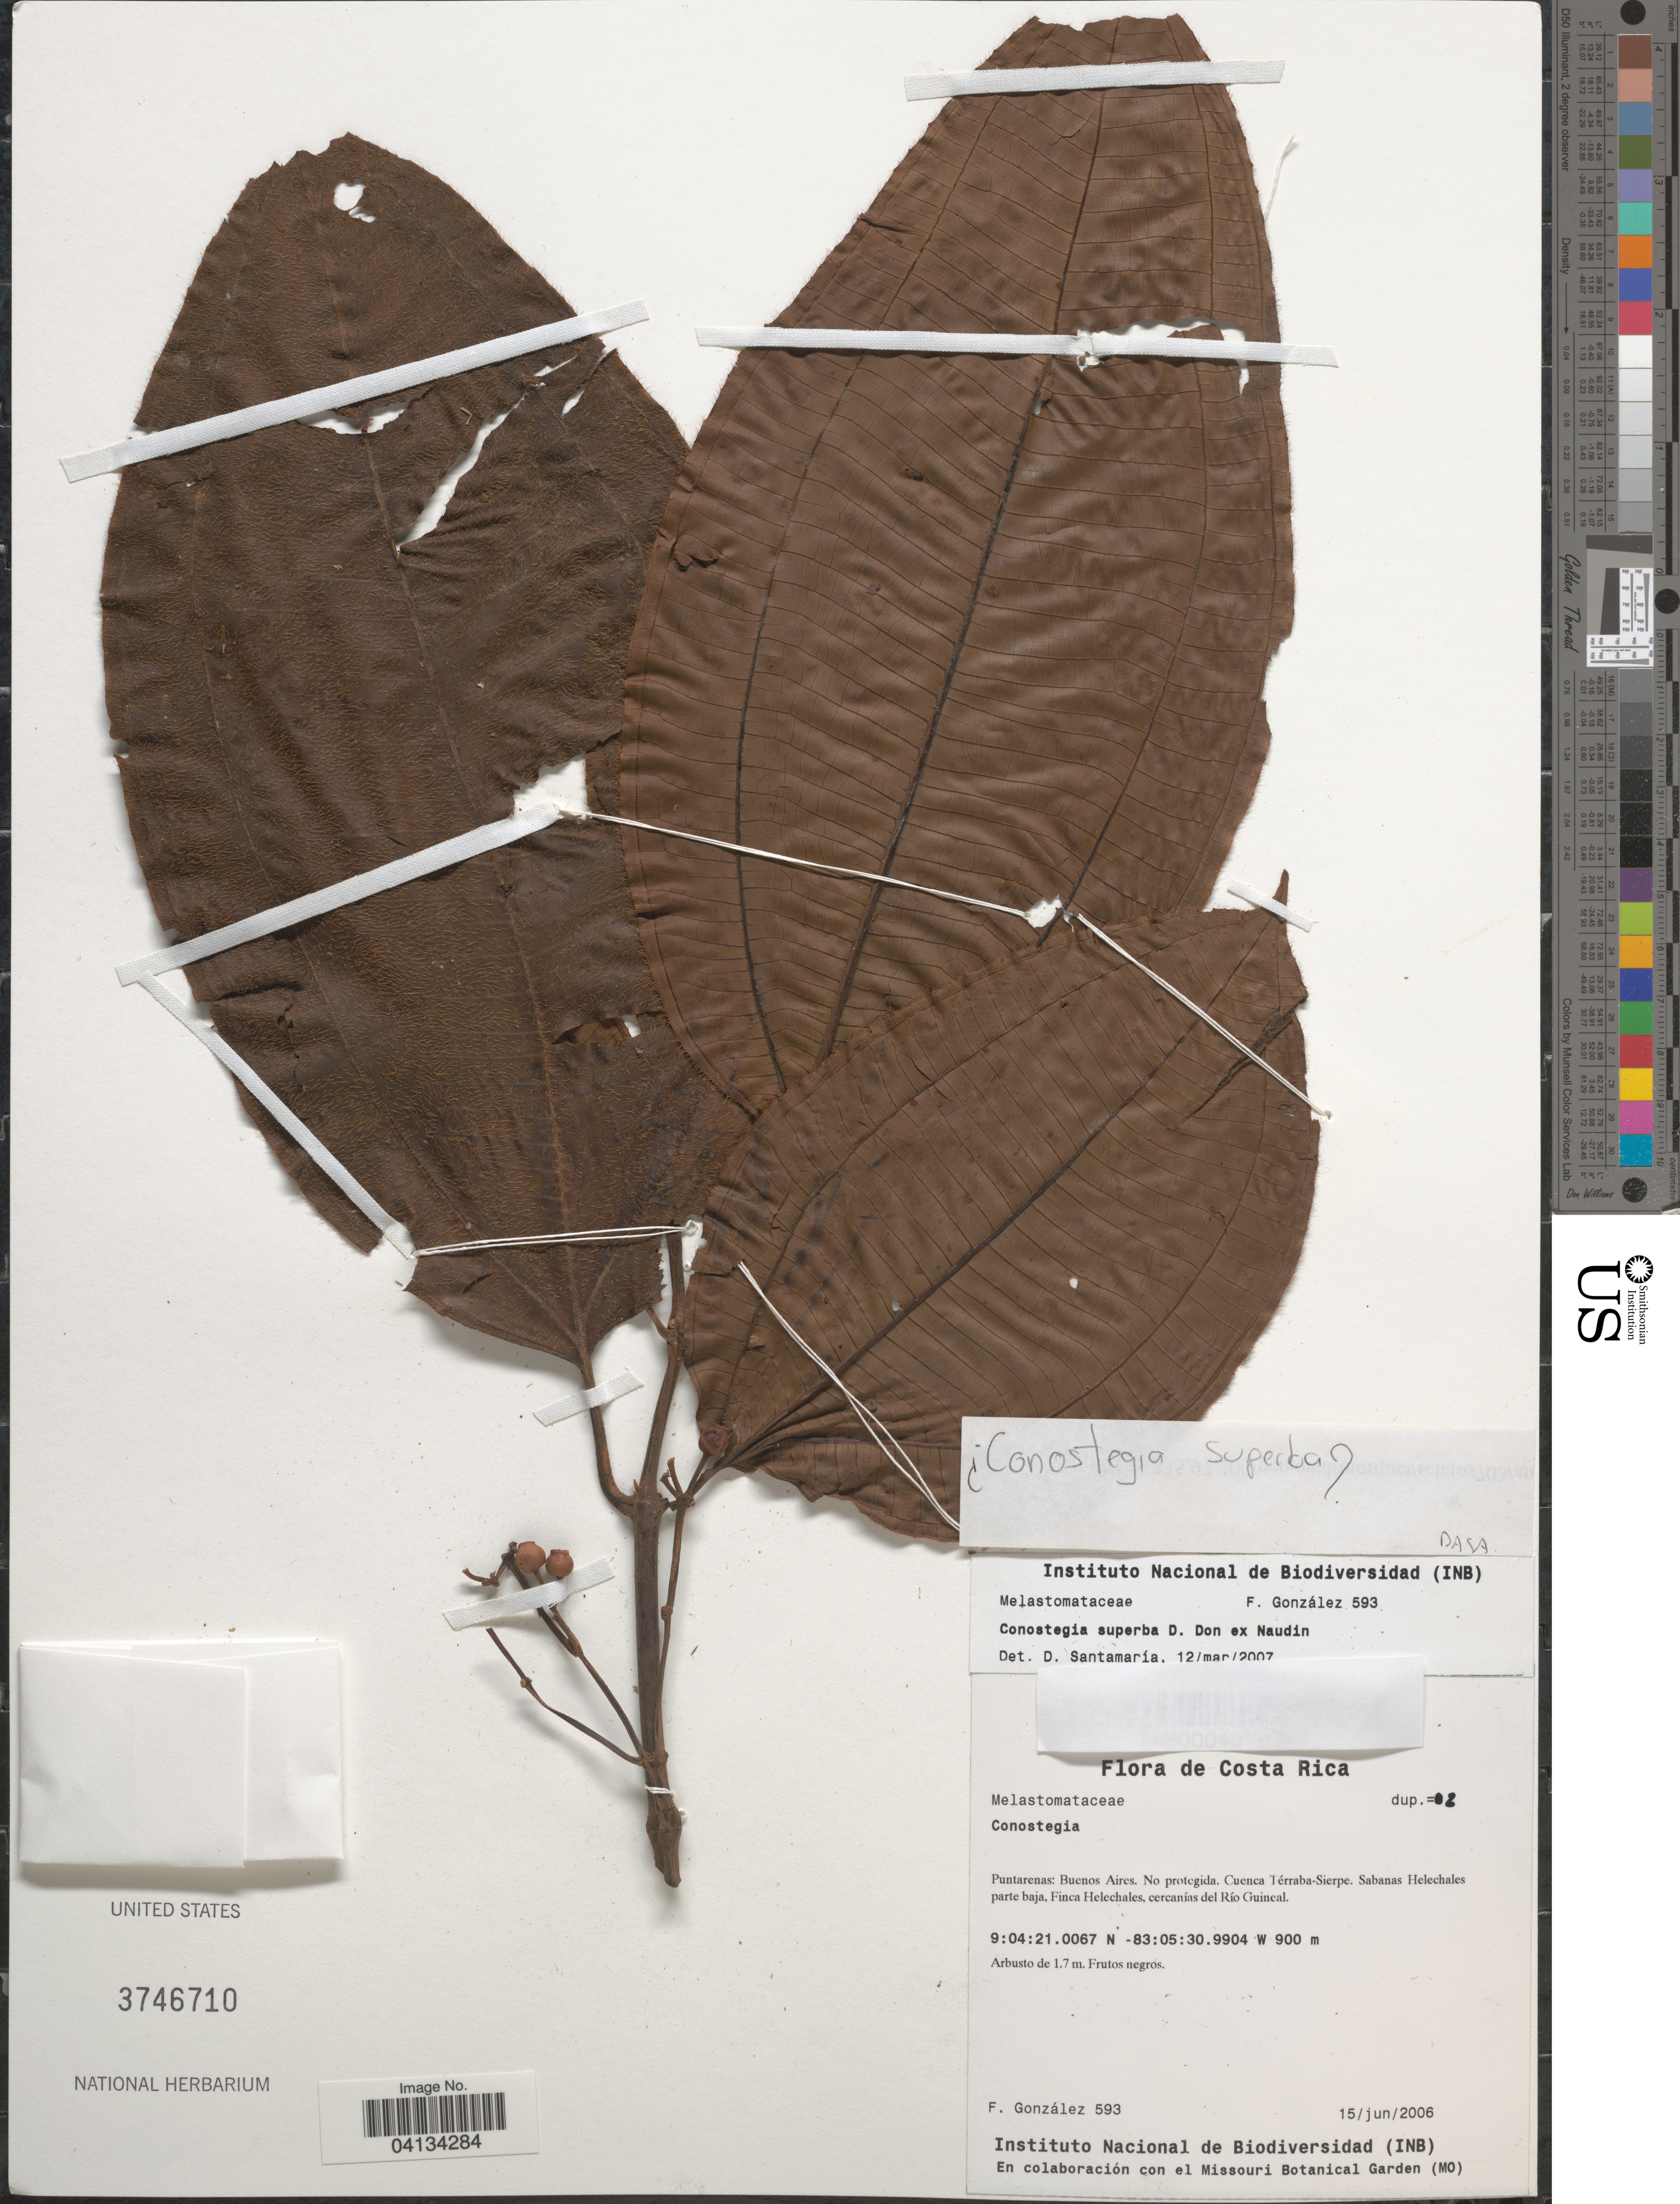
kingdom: Plantae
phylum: Tracheophyta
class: Magnoliopsida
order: Myrtales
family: Melastomataceae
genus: Conostegia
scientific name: Conostegia superba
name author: Naudin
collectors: F. González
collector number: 593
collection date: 2006-06-15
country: Costa Rica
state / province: Puntarenas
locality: Buenos Aires. No protegida. Cuenca Térraba-Sierpe. Sabanas Helechales parte baja, Finca Helechales, cercanías del Río Guineal.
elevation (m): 900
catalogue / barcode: US 3746710